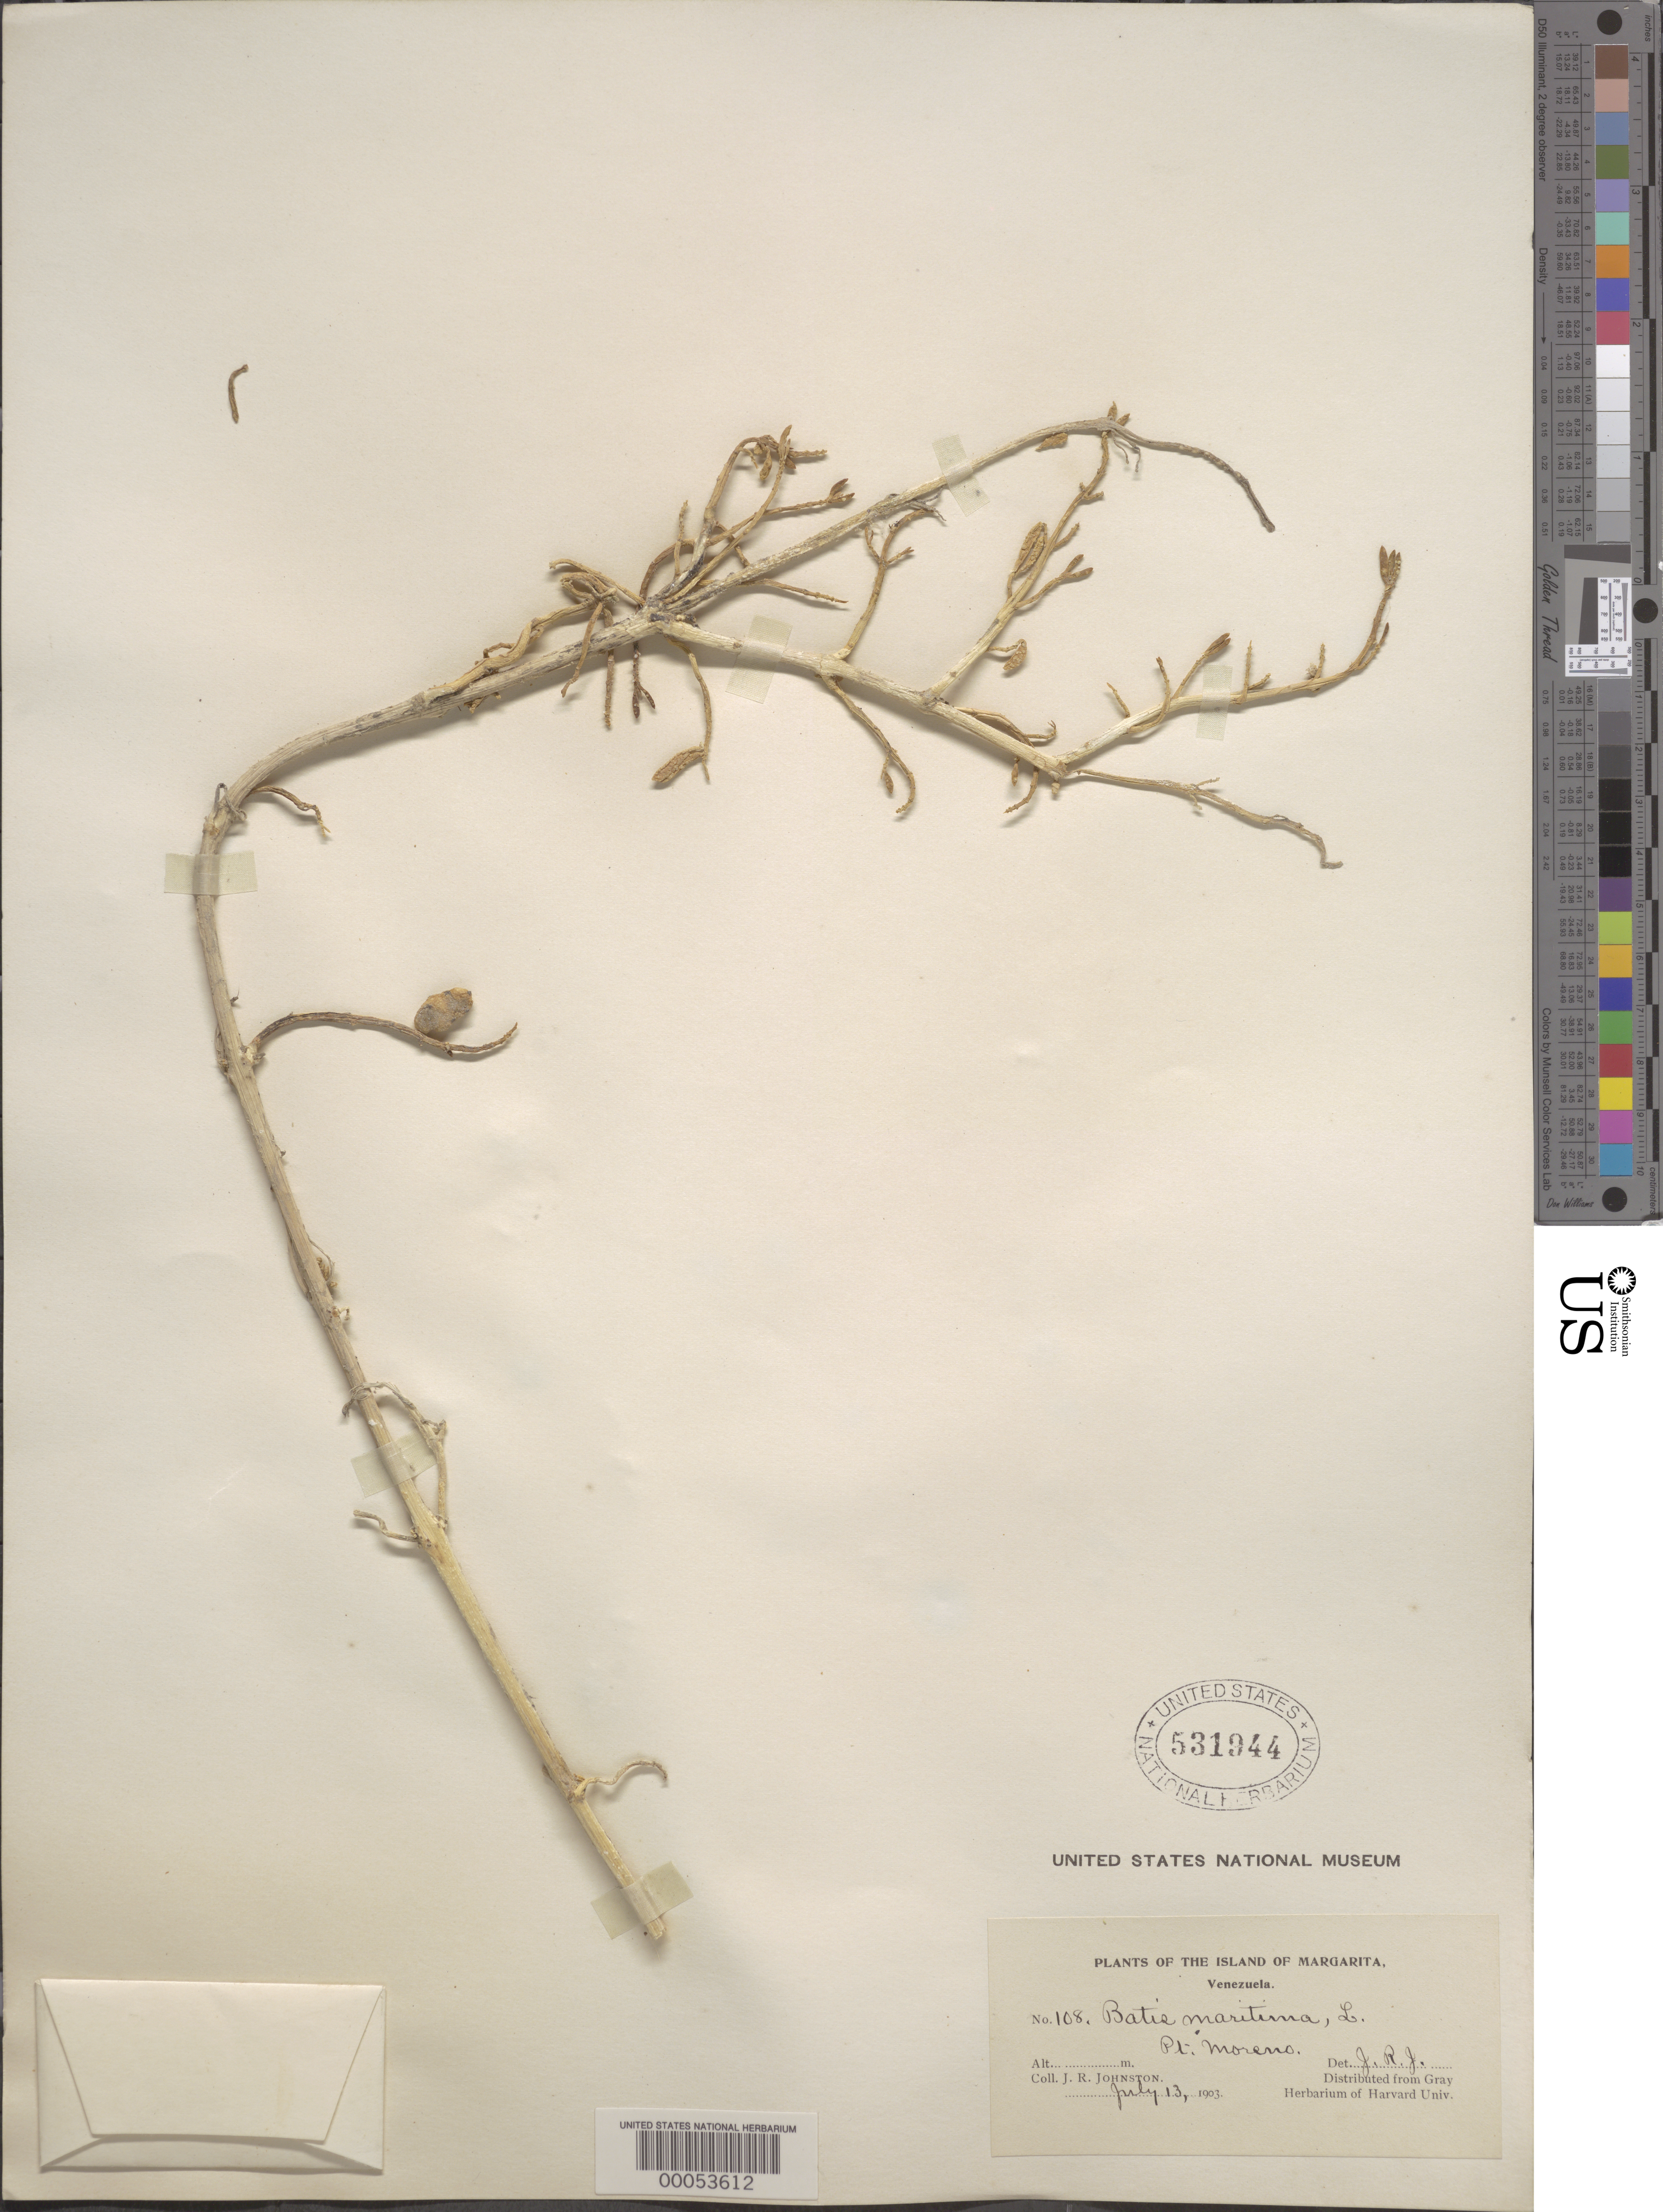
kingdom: Plantae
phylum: Tracheophyta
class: Magnoliopsida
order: Brassicales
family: Bataceae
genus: Batis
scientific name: Batis maritima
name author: L.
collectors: J. Johnston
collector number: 108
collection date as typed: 13 Jul 1903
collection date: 1903-07-13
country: Venezuela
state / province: Nueva Esparta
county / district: Margarita I.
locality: Pt. moreno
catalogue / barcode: US 531944